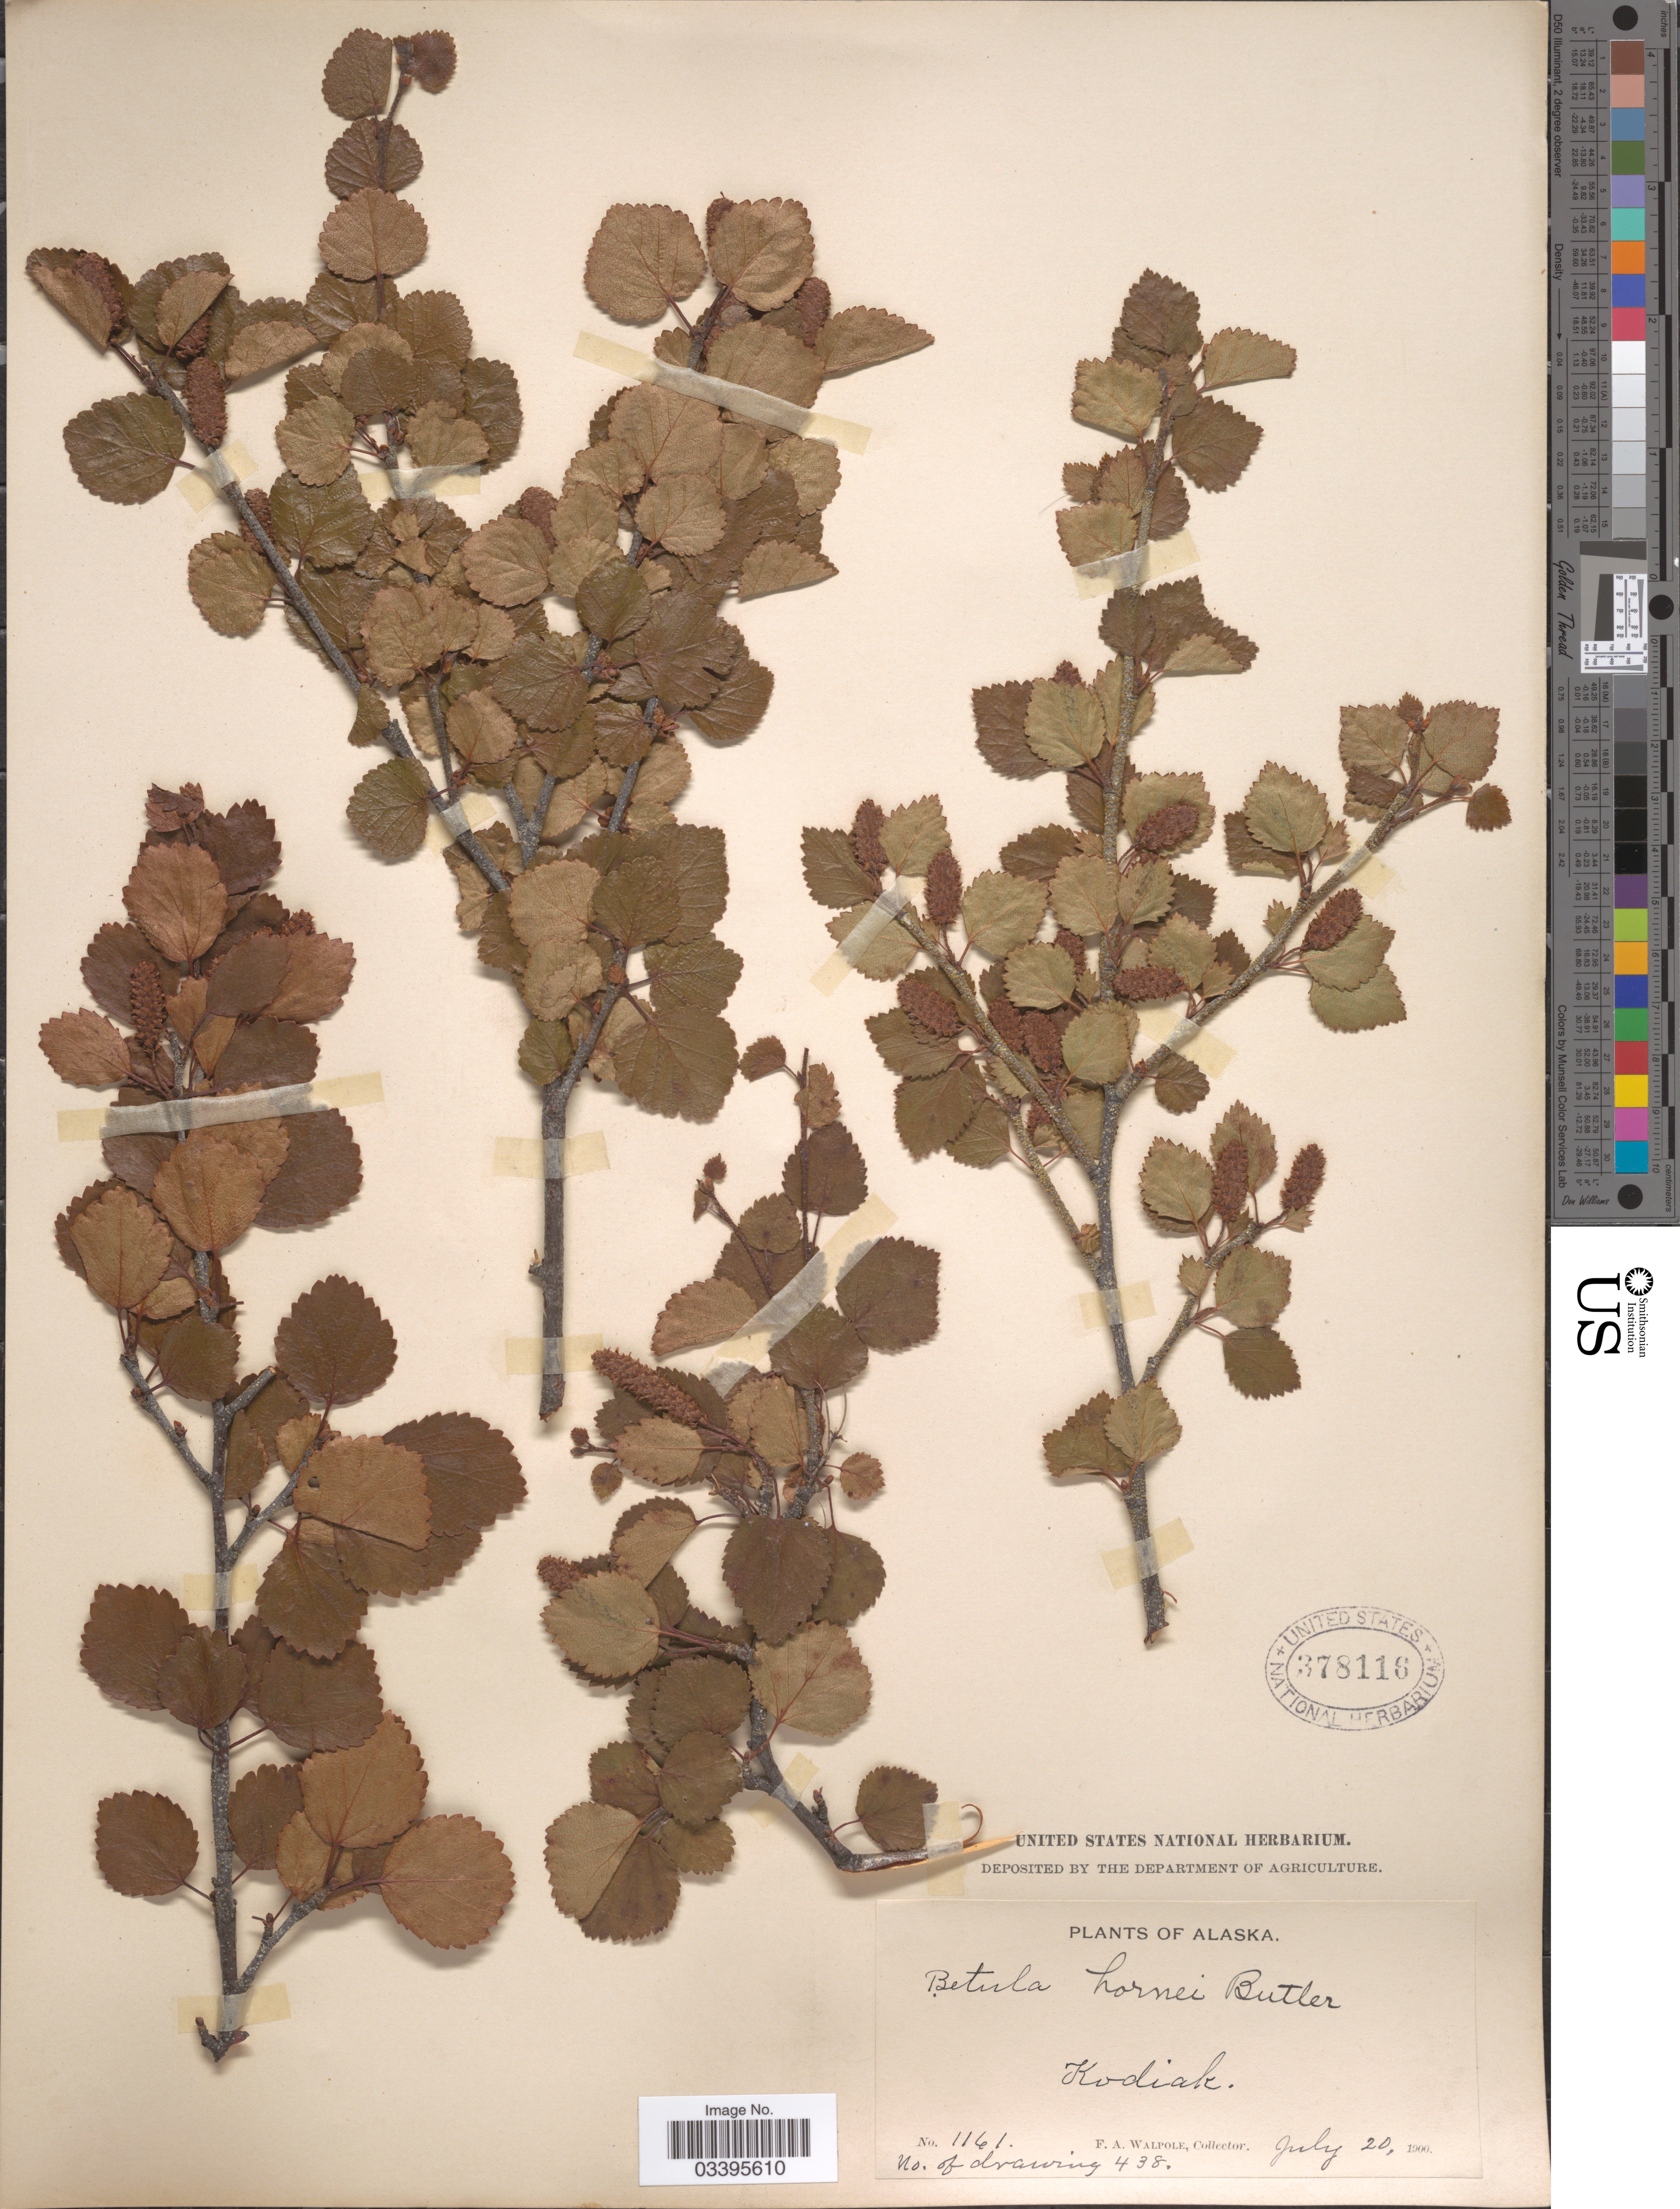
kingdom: Plantae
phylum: Tracheophyta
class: Magnoliopsida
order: Fagales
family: Betulaceae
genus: Betula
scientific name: Betula x jackii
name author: C.K. Schneid.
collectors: F. Walpole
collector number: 1161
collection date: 1900-07-20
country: United States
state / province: Alaska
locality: Kodiak.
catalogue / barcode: US 378116